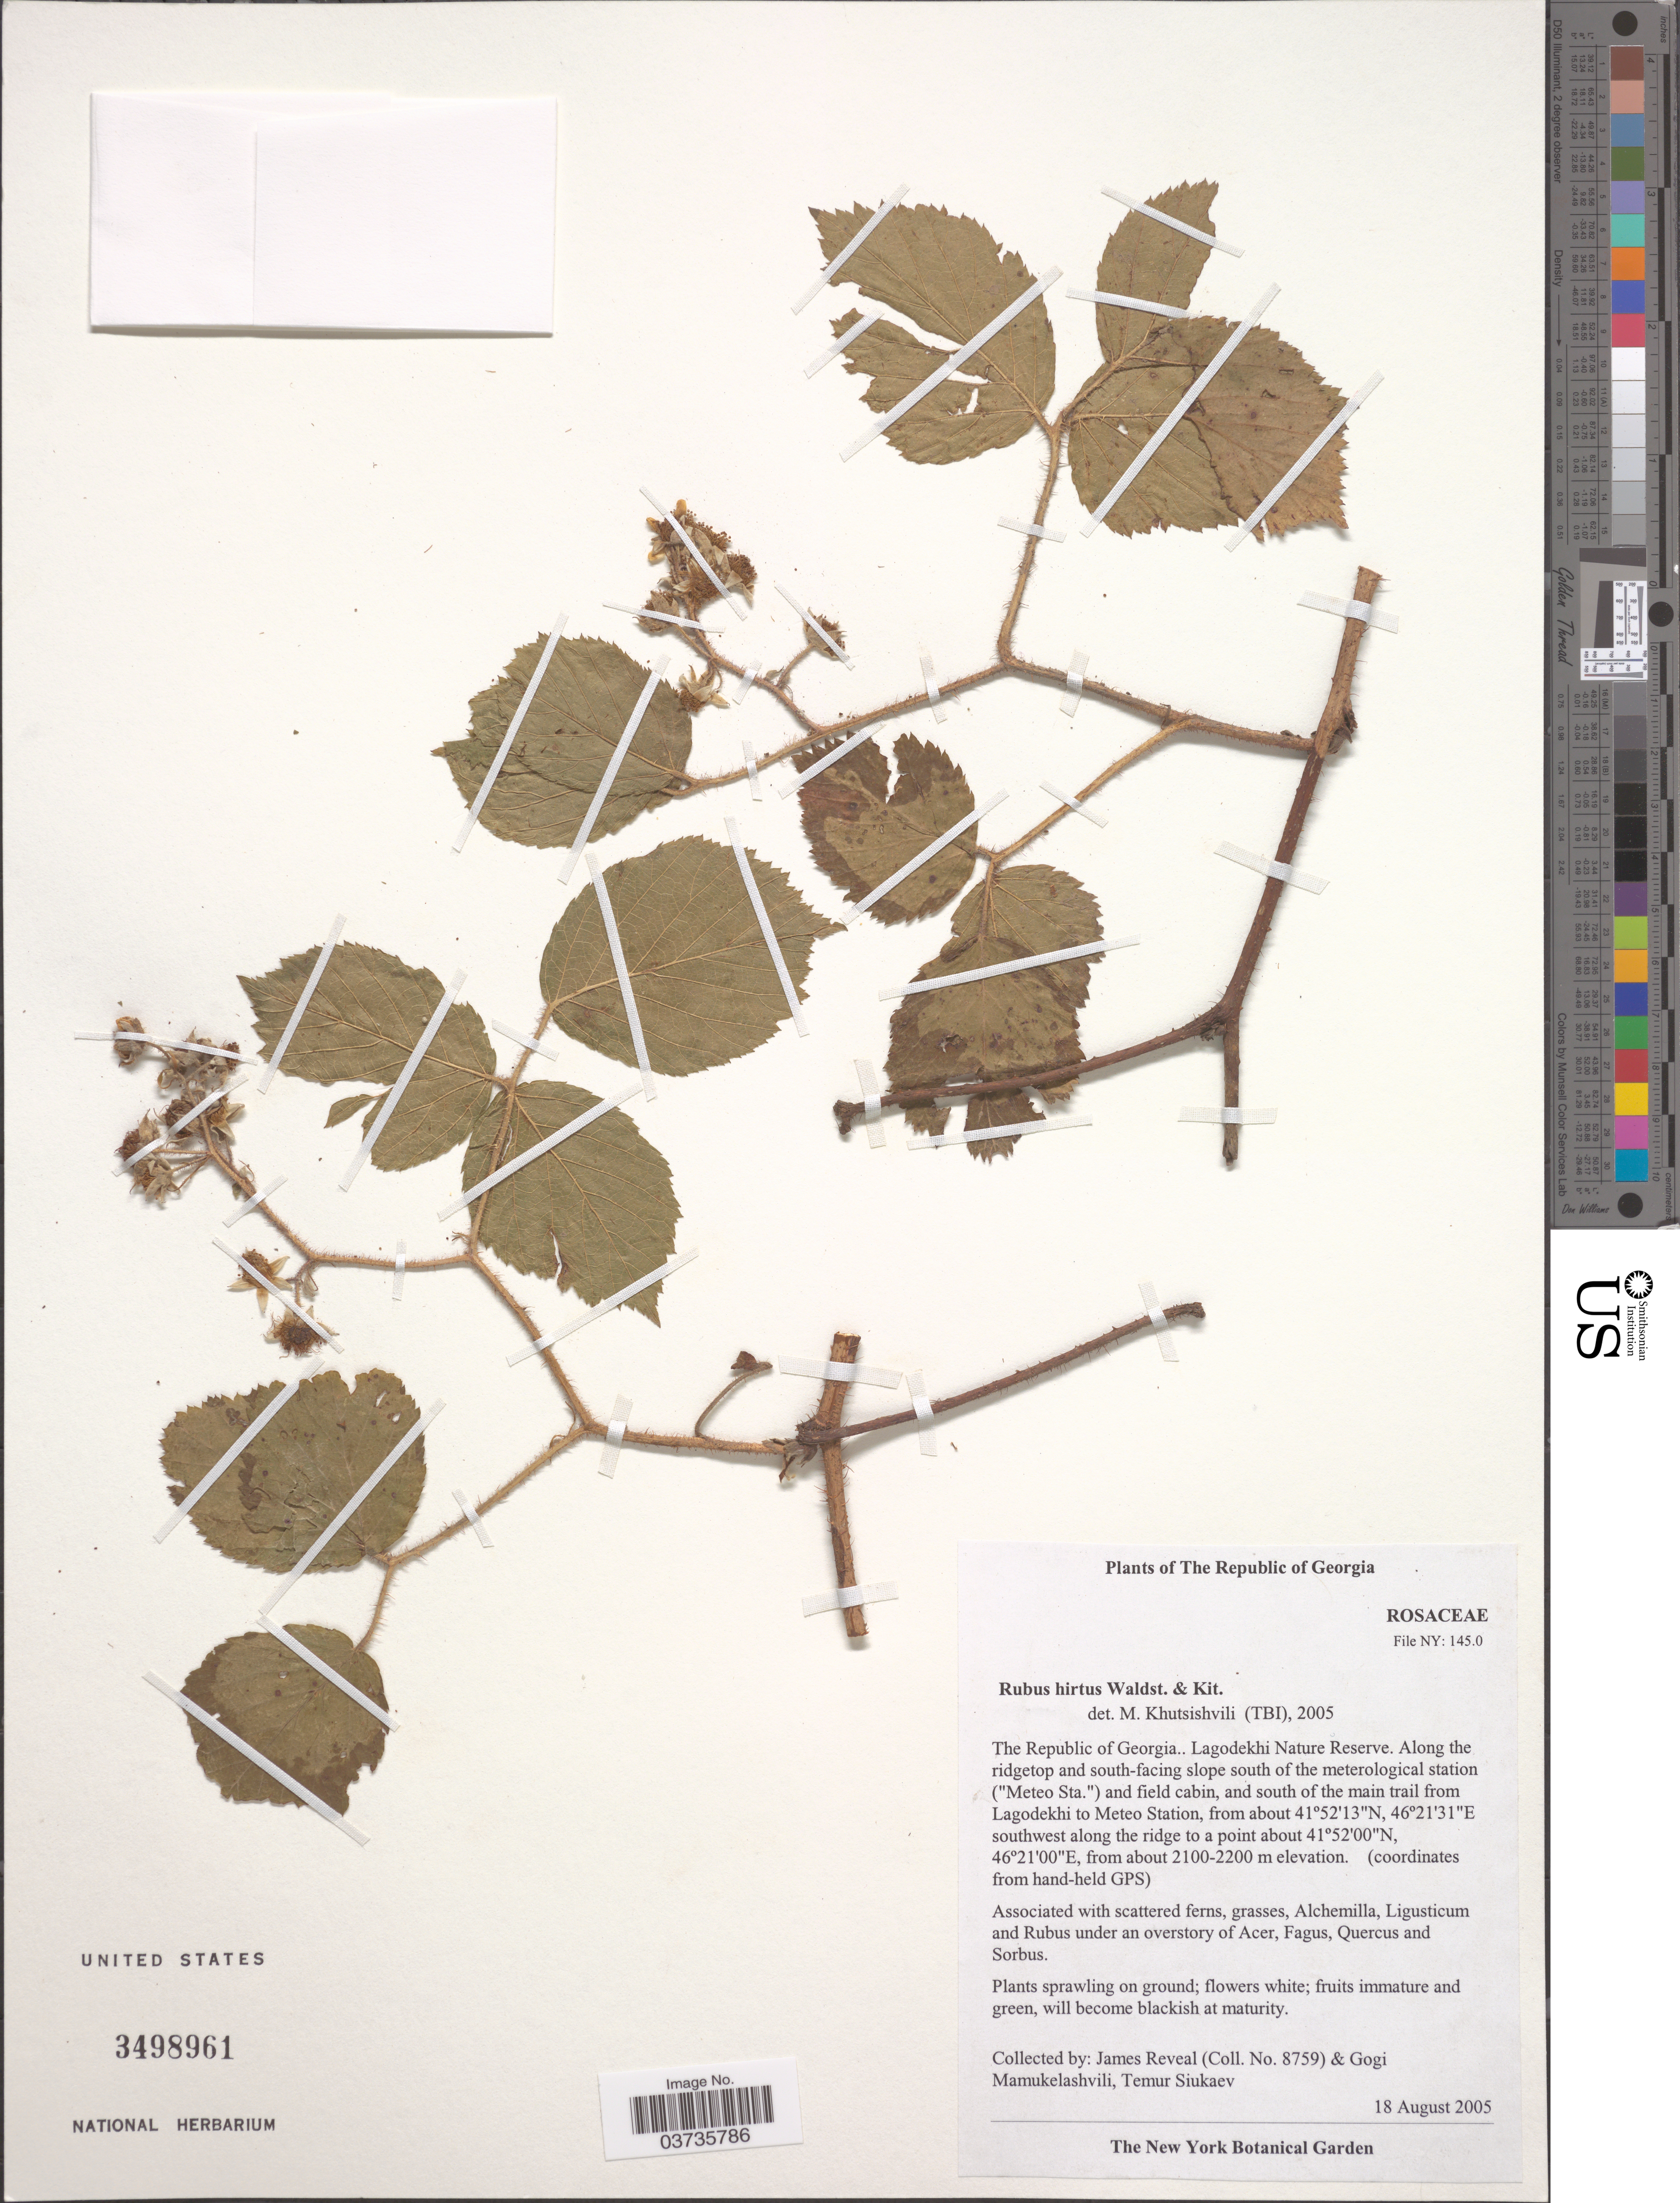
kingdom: Plantae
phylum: Tracheophyta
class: Magnoliopsida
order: Rosales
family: Rosaceae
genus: Rubus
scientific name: Rubus hirtus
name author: Waldst. & Kit.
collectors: J. Reveal, G. Mamukelashvili & T. Siukaev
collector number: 8759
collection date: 2005-08-18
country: Georgia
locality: The Republic of Georgia. Lagodekhi Nature Reserve. Along the ridgetop and south-facing slope south of the meterological station ("Meteo Sta.") and field cabin, and south of the main trail from Lagodekhi to Meteo Station, southwest along the ridge to a point.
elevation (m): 2100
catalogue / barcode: US 3498961